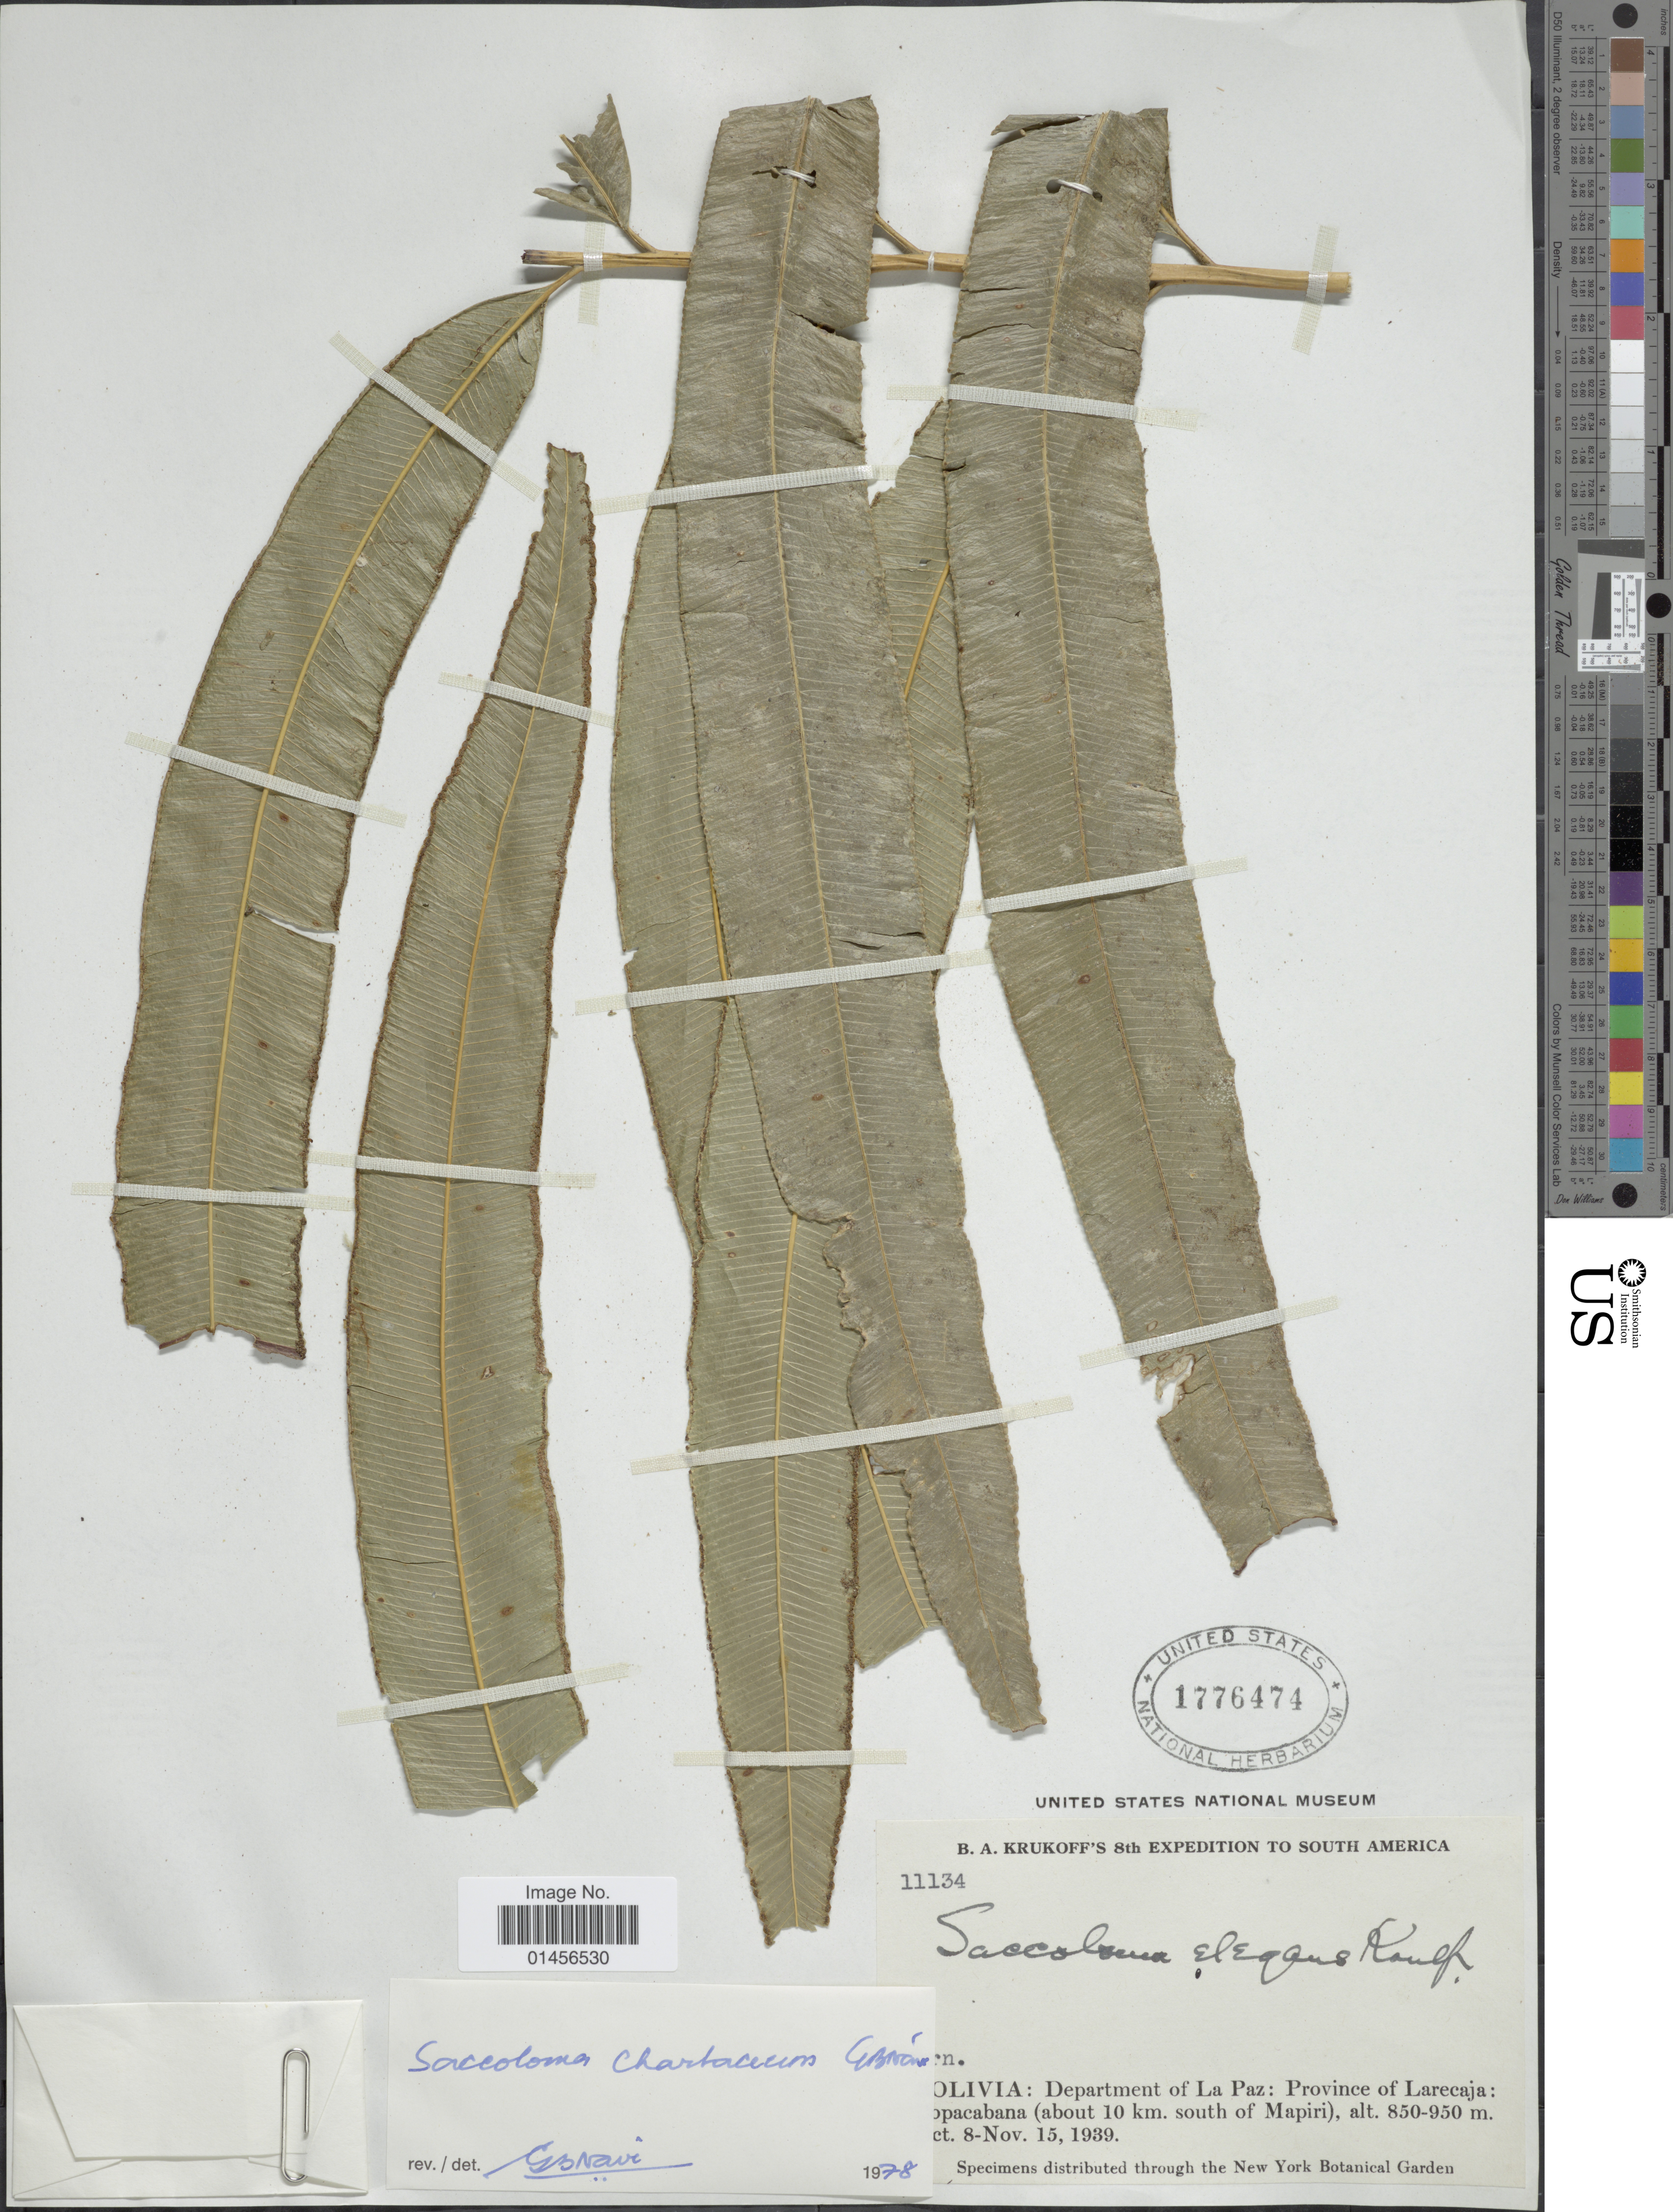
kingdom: Plantae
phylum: Tracheophyta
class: Polypodiopsida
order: Polypodiales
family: Saccolomataceae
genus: Saccoloma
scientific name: Saccoloma elegans subsp. chartaceum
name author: Cremers & K.U. Kramer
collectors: B. A. Krukoff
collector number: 11134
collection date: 1939-10-08/1939-11-15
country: Bolivia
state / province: La Paz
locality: Province of Larecaja: opacabana (about 10 km. south of Mapiri)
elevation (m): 850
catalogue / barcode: US 1776474